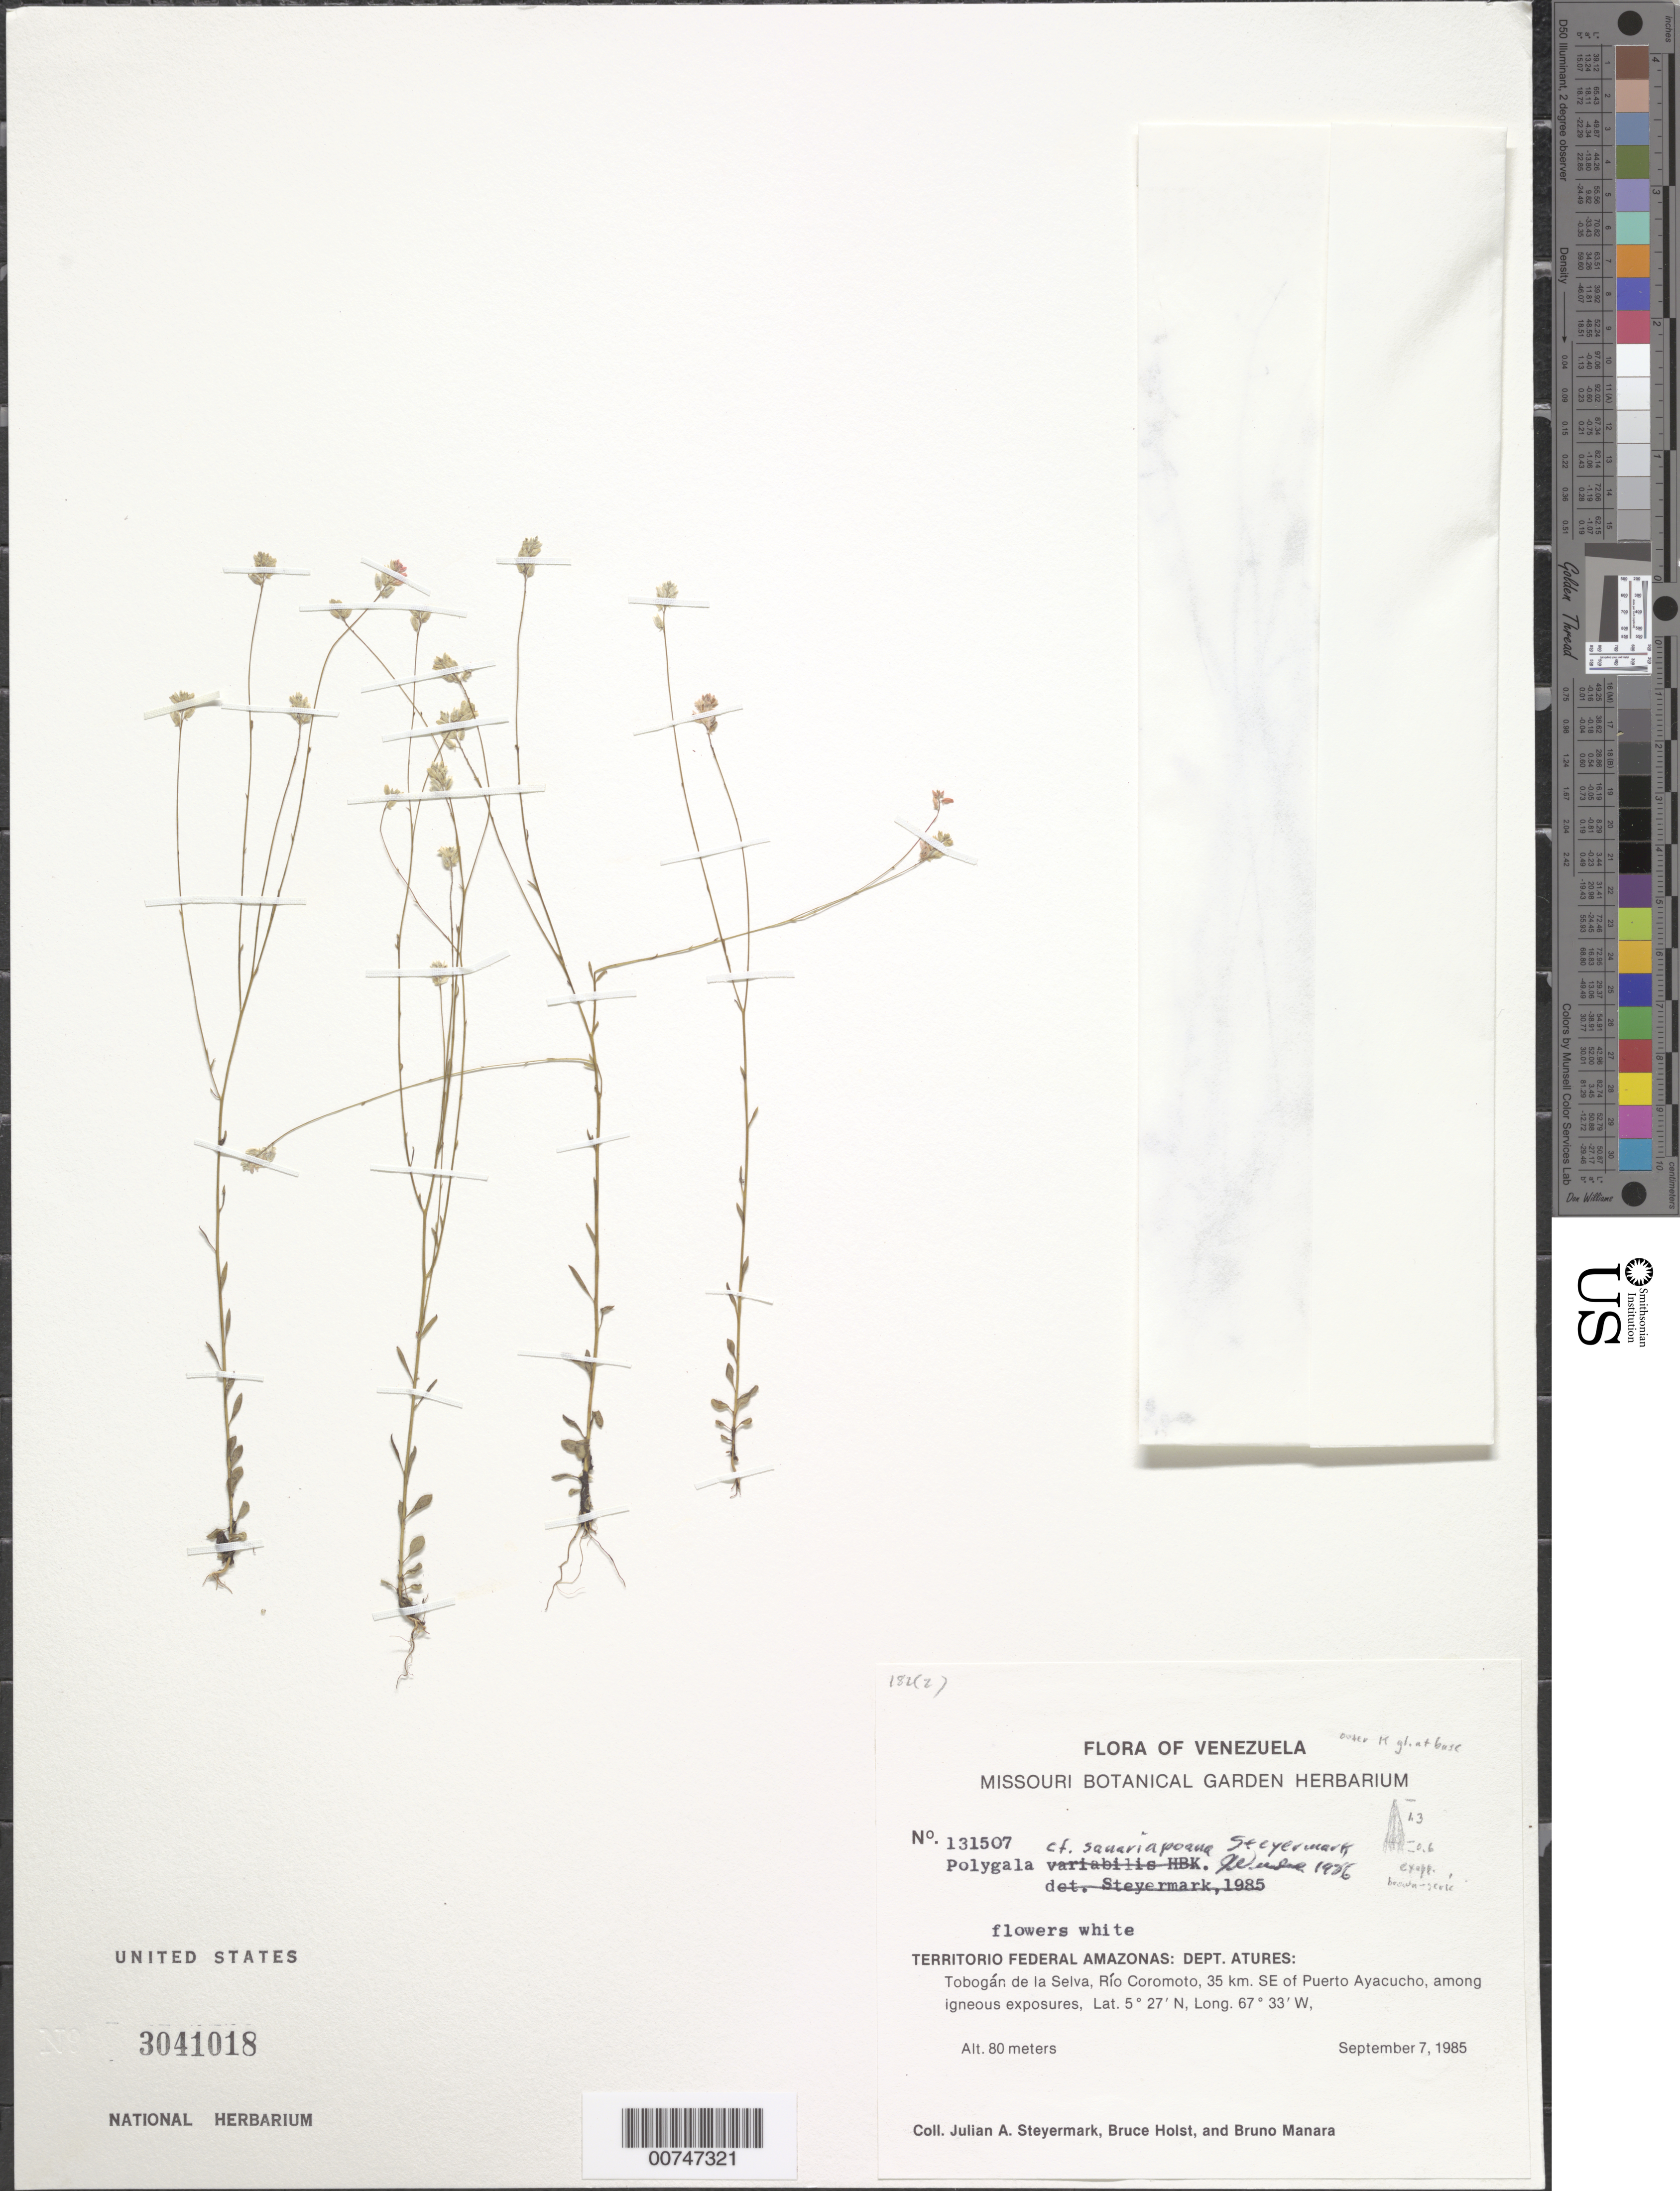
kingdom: Plantae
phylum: Tracheophyta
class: Magnoliopsida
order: Fabales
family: Polygalaceae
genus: Polygala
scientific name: Polygala sanariapoana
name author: Steyerm.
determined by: Wurdack, John J., (US), US (UNITED STATES)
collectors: J. Steyermark, B. Holst & B. Manara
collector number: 131507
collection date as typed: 7-Sep-85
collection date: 1985-09-07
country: Venezuela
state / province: Amazonas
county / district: Atures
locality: Tobogan de la Selva, Río Coromoto, 35 km SE Puerto Ayacucho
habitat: Among igneous exposures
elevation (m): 80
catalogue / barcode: US 3041018